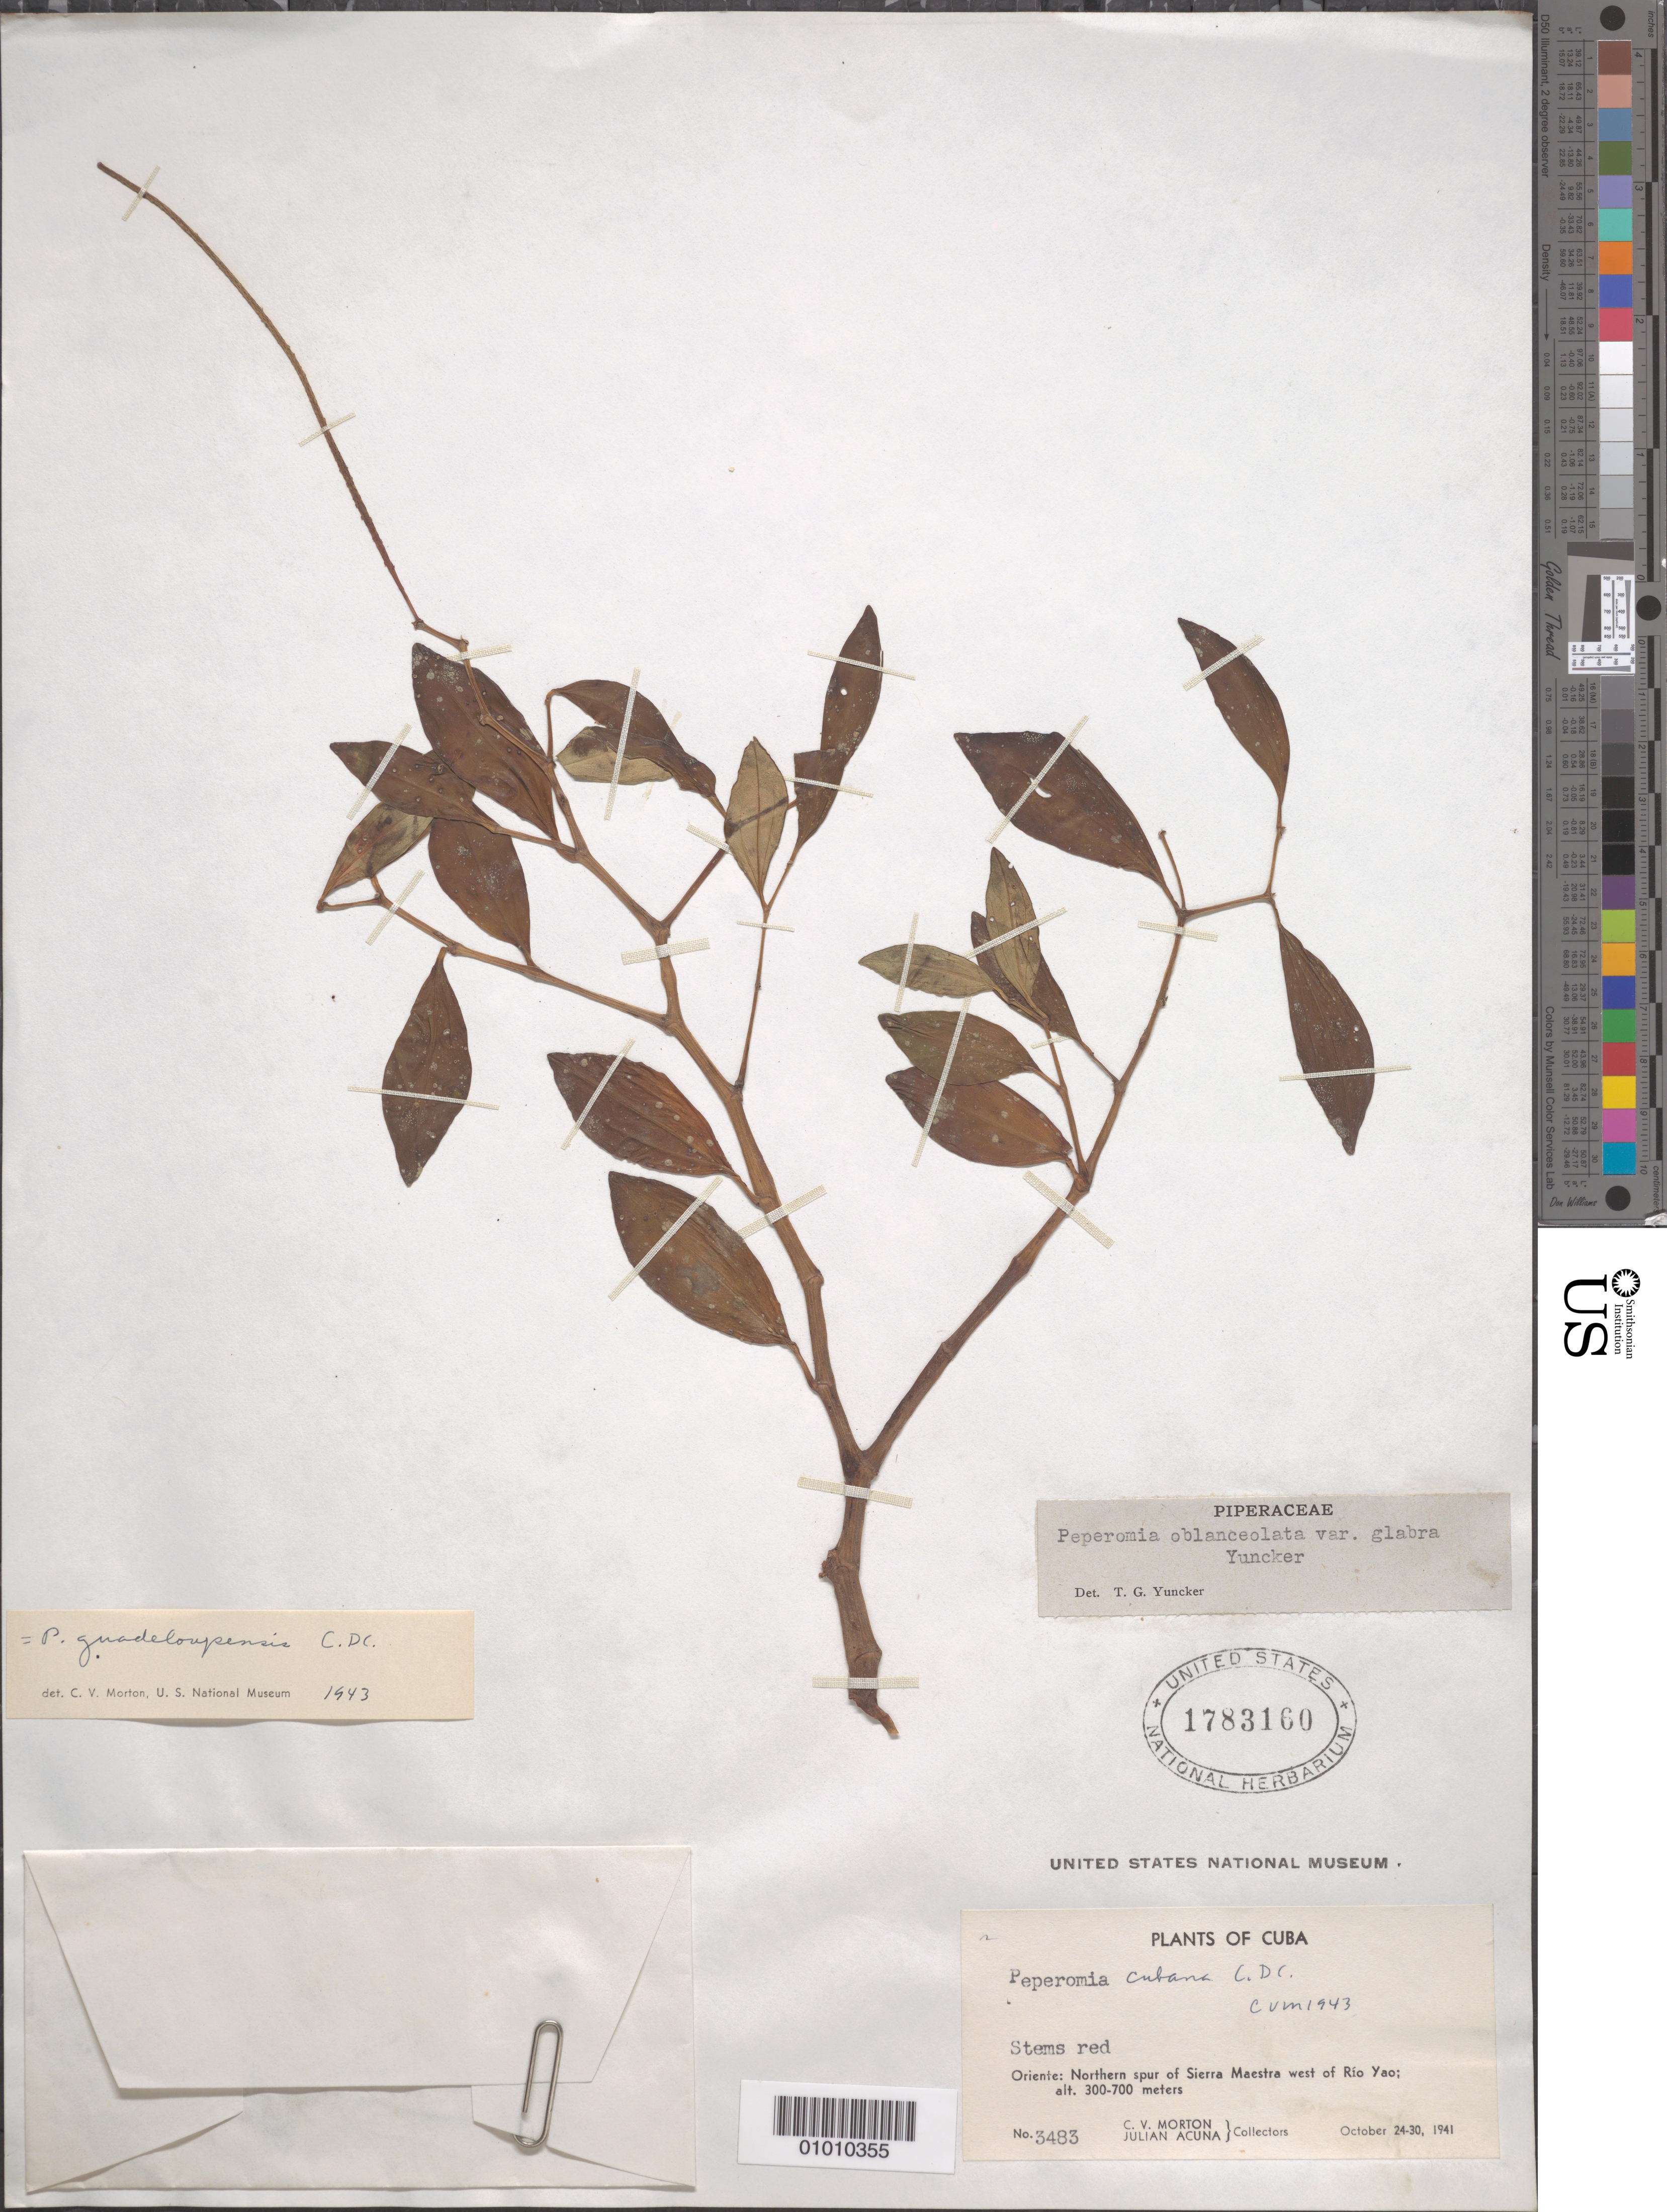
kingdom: Plantae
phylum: Tracheophyta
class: Magnoliopsida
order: Piperales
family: Piperaceae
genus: Peperomia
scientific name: Peperomia oblanceolata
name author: Trel.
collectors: C. V. Morton & J. Acuña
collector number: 3483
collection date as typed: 24 Oct 1941 to 30 Oct 1941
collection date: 1941-10-24/1941-10-30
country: Cuba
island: Cuba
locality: Oriente: Northern spur of Sierra Maestra W of Rio Yao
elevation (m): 300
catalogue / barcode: US 1783160